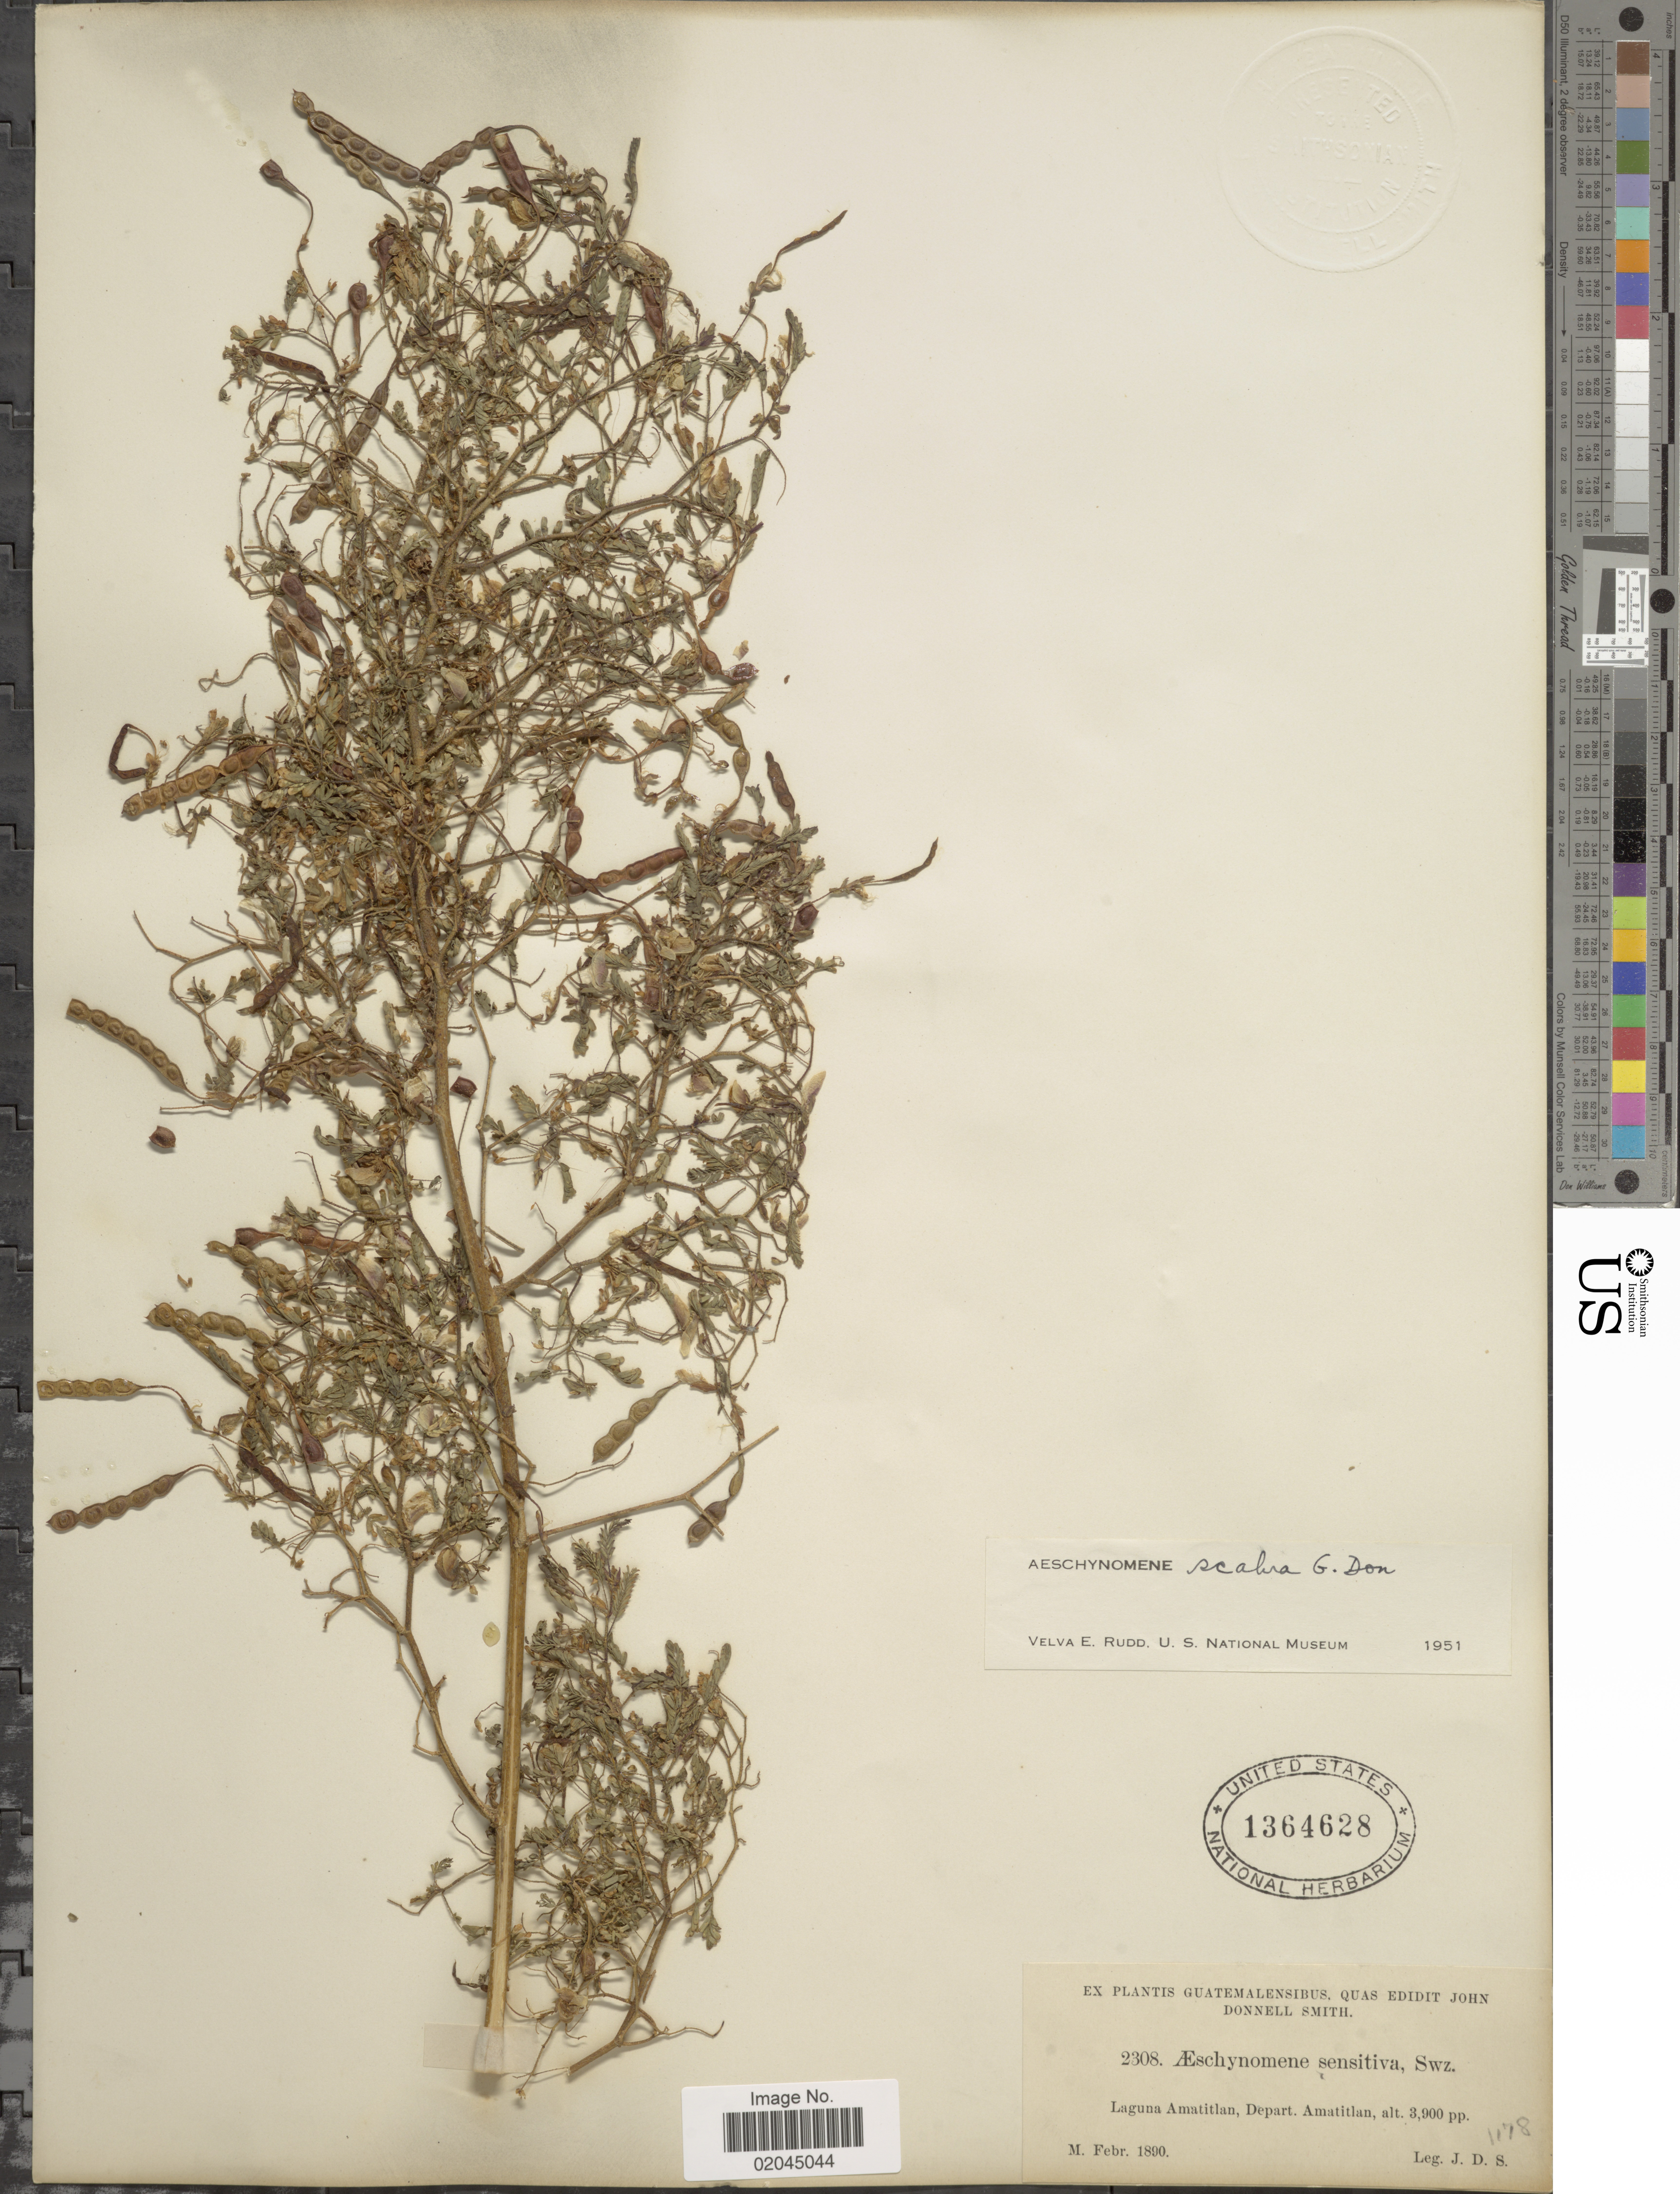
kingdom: Plantae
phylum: Tracheophyta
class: Magnoliopsida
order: Fabales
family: Fabaceae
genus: Aeschynomene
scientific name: Aeschynomene scabra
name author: G. Don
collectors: J. Donnell Smith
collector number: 2308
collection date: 1890-02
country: Guatemala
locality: Laguna Amatitlan, Depart. Amatitlan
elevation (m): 1189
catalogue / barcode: US 1364628